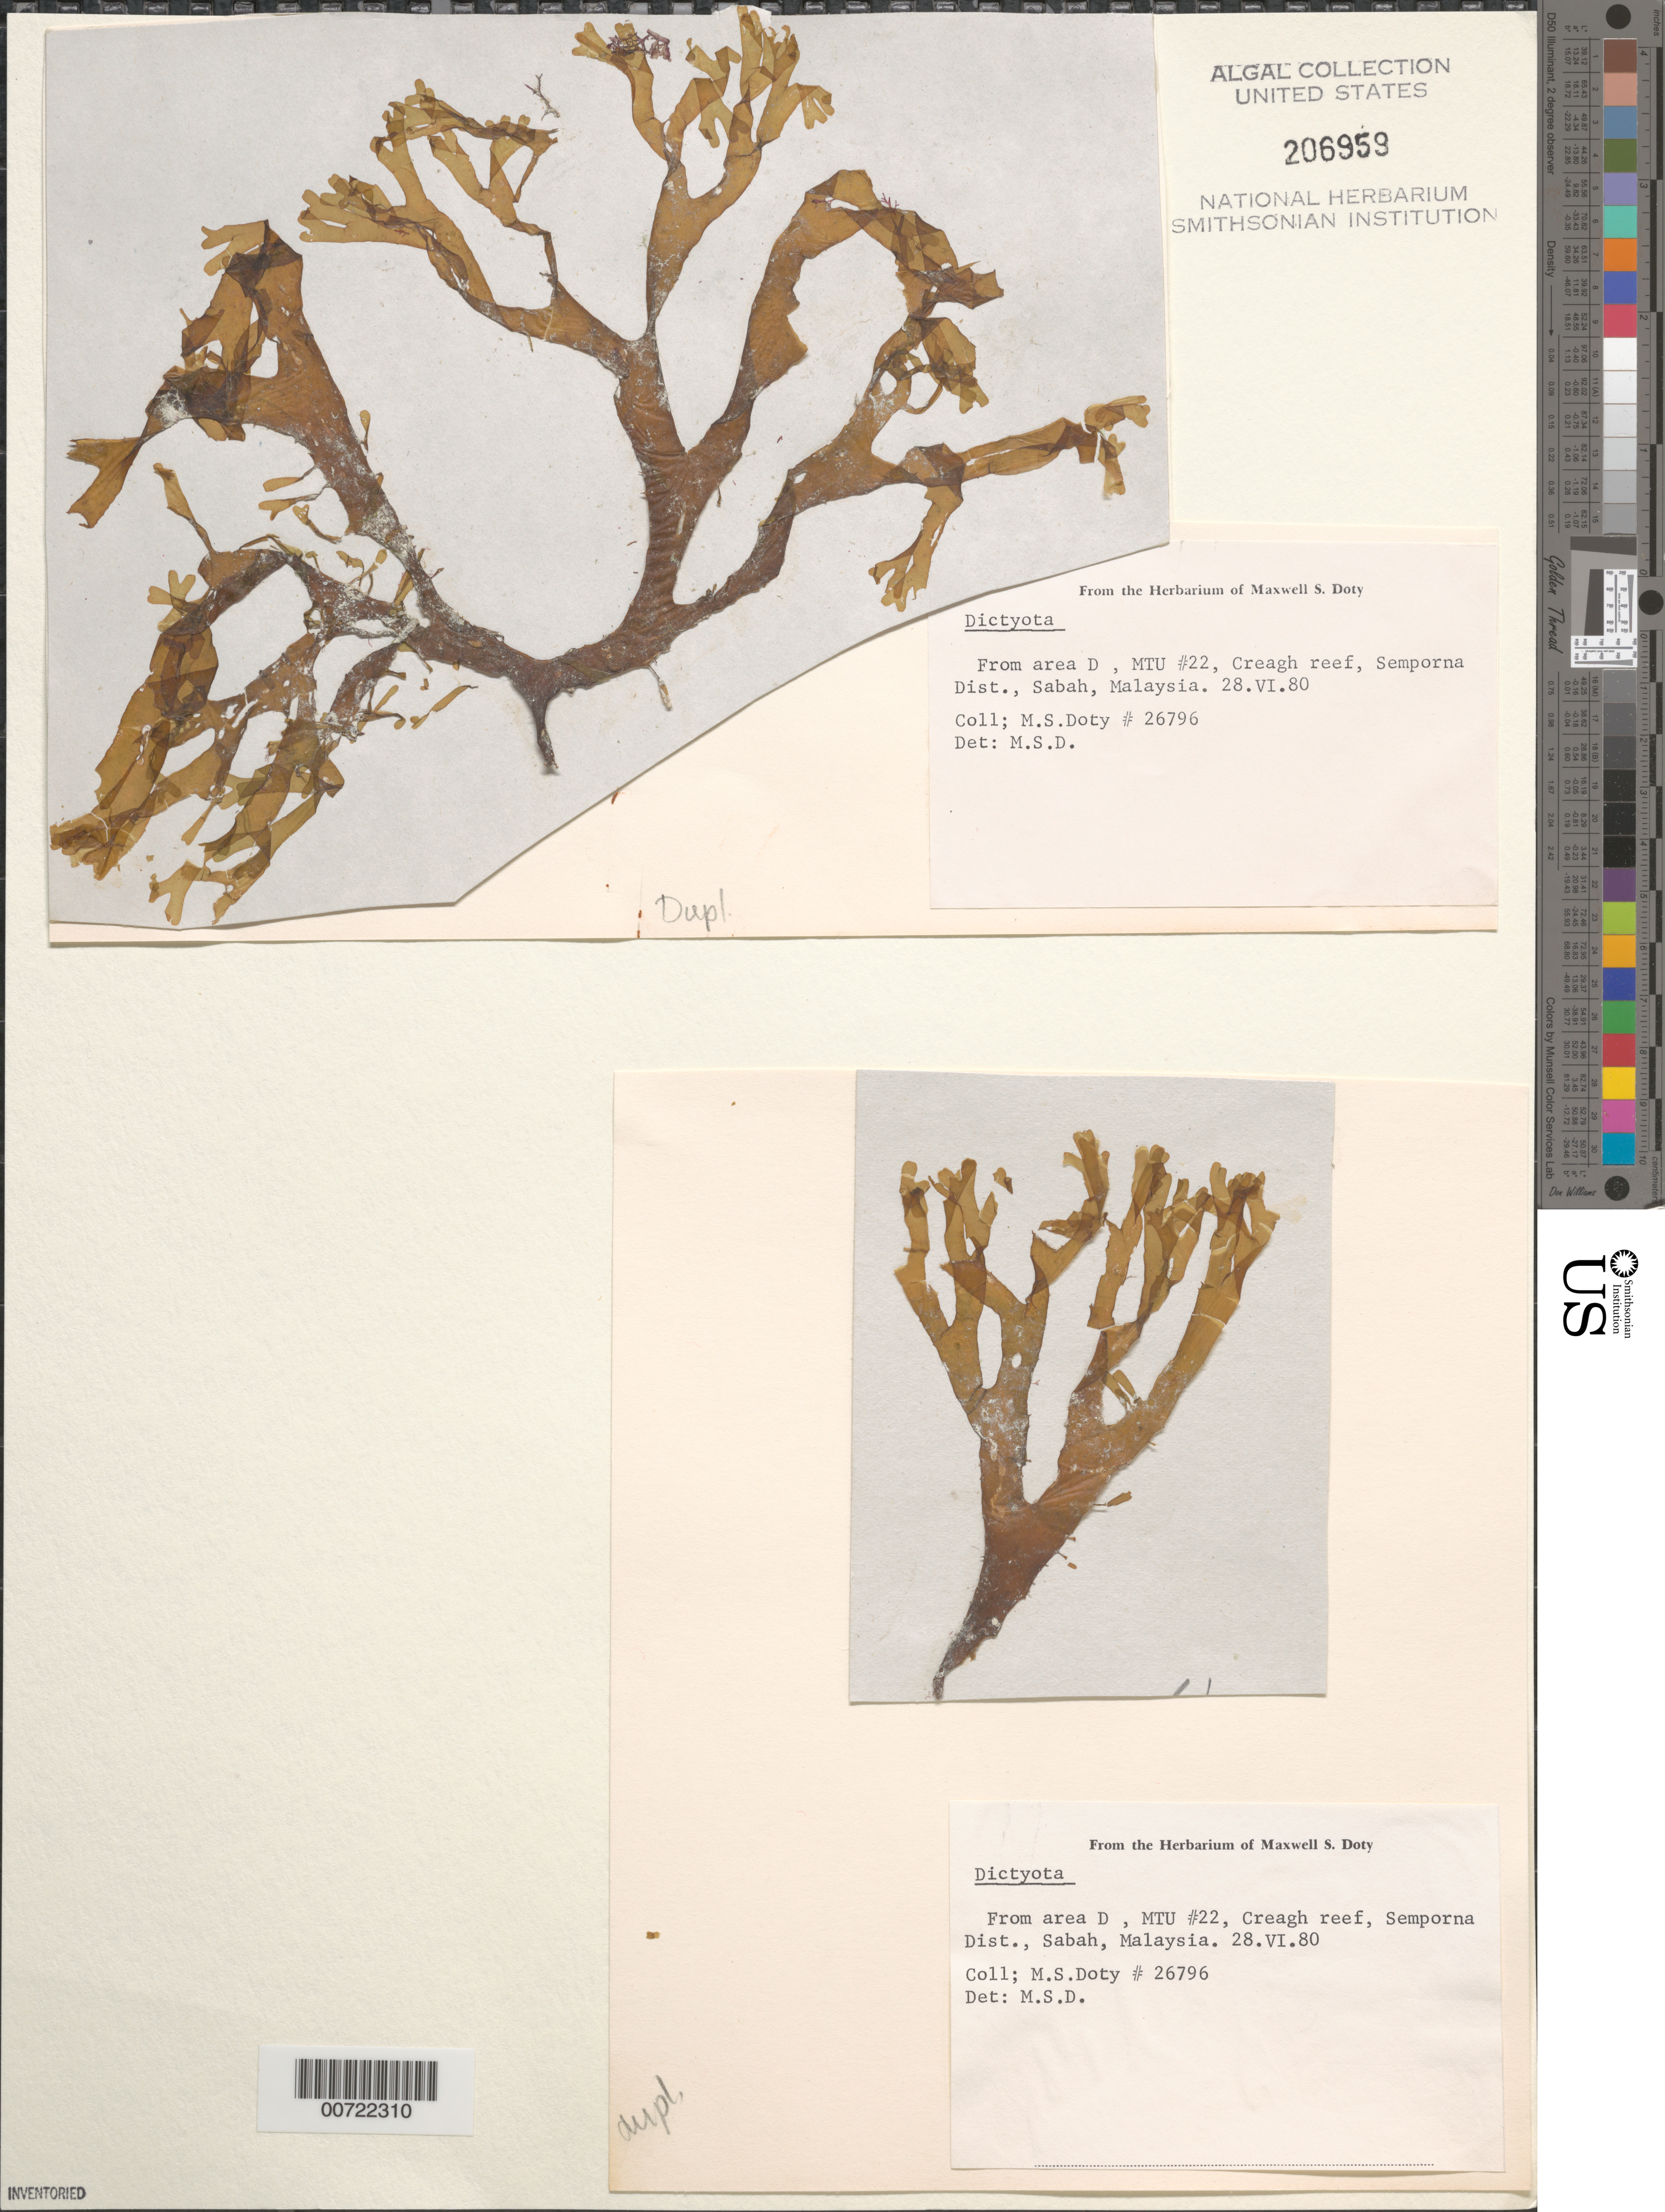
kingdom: Chromista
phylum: Ochrophyta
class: Phaeophyceae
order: Dictyotales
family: Dictyotaceae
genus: Dictyota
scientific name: Dictyota sp.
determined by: Doty, M. S.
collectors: M. S. Doty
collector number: MSD 26796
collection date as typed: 28 Jun 1980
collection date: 1980-06-28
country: Malaysia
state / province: Sabah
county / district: Semporna District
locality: Creagh Reef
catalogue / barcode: US 206959